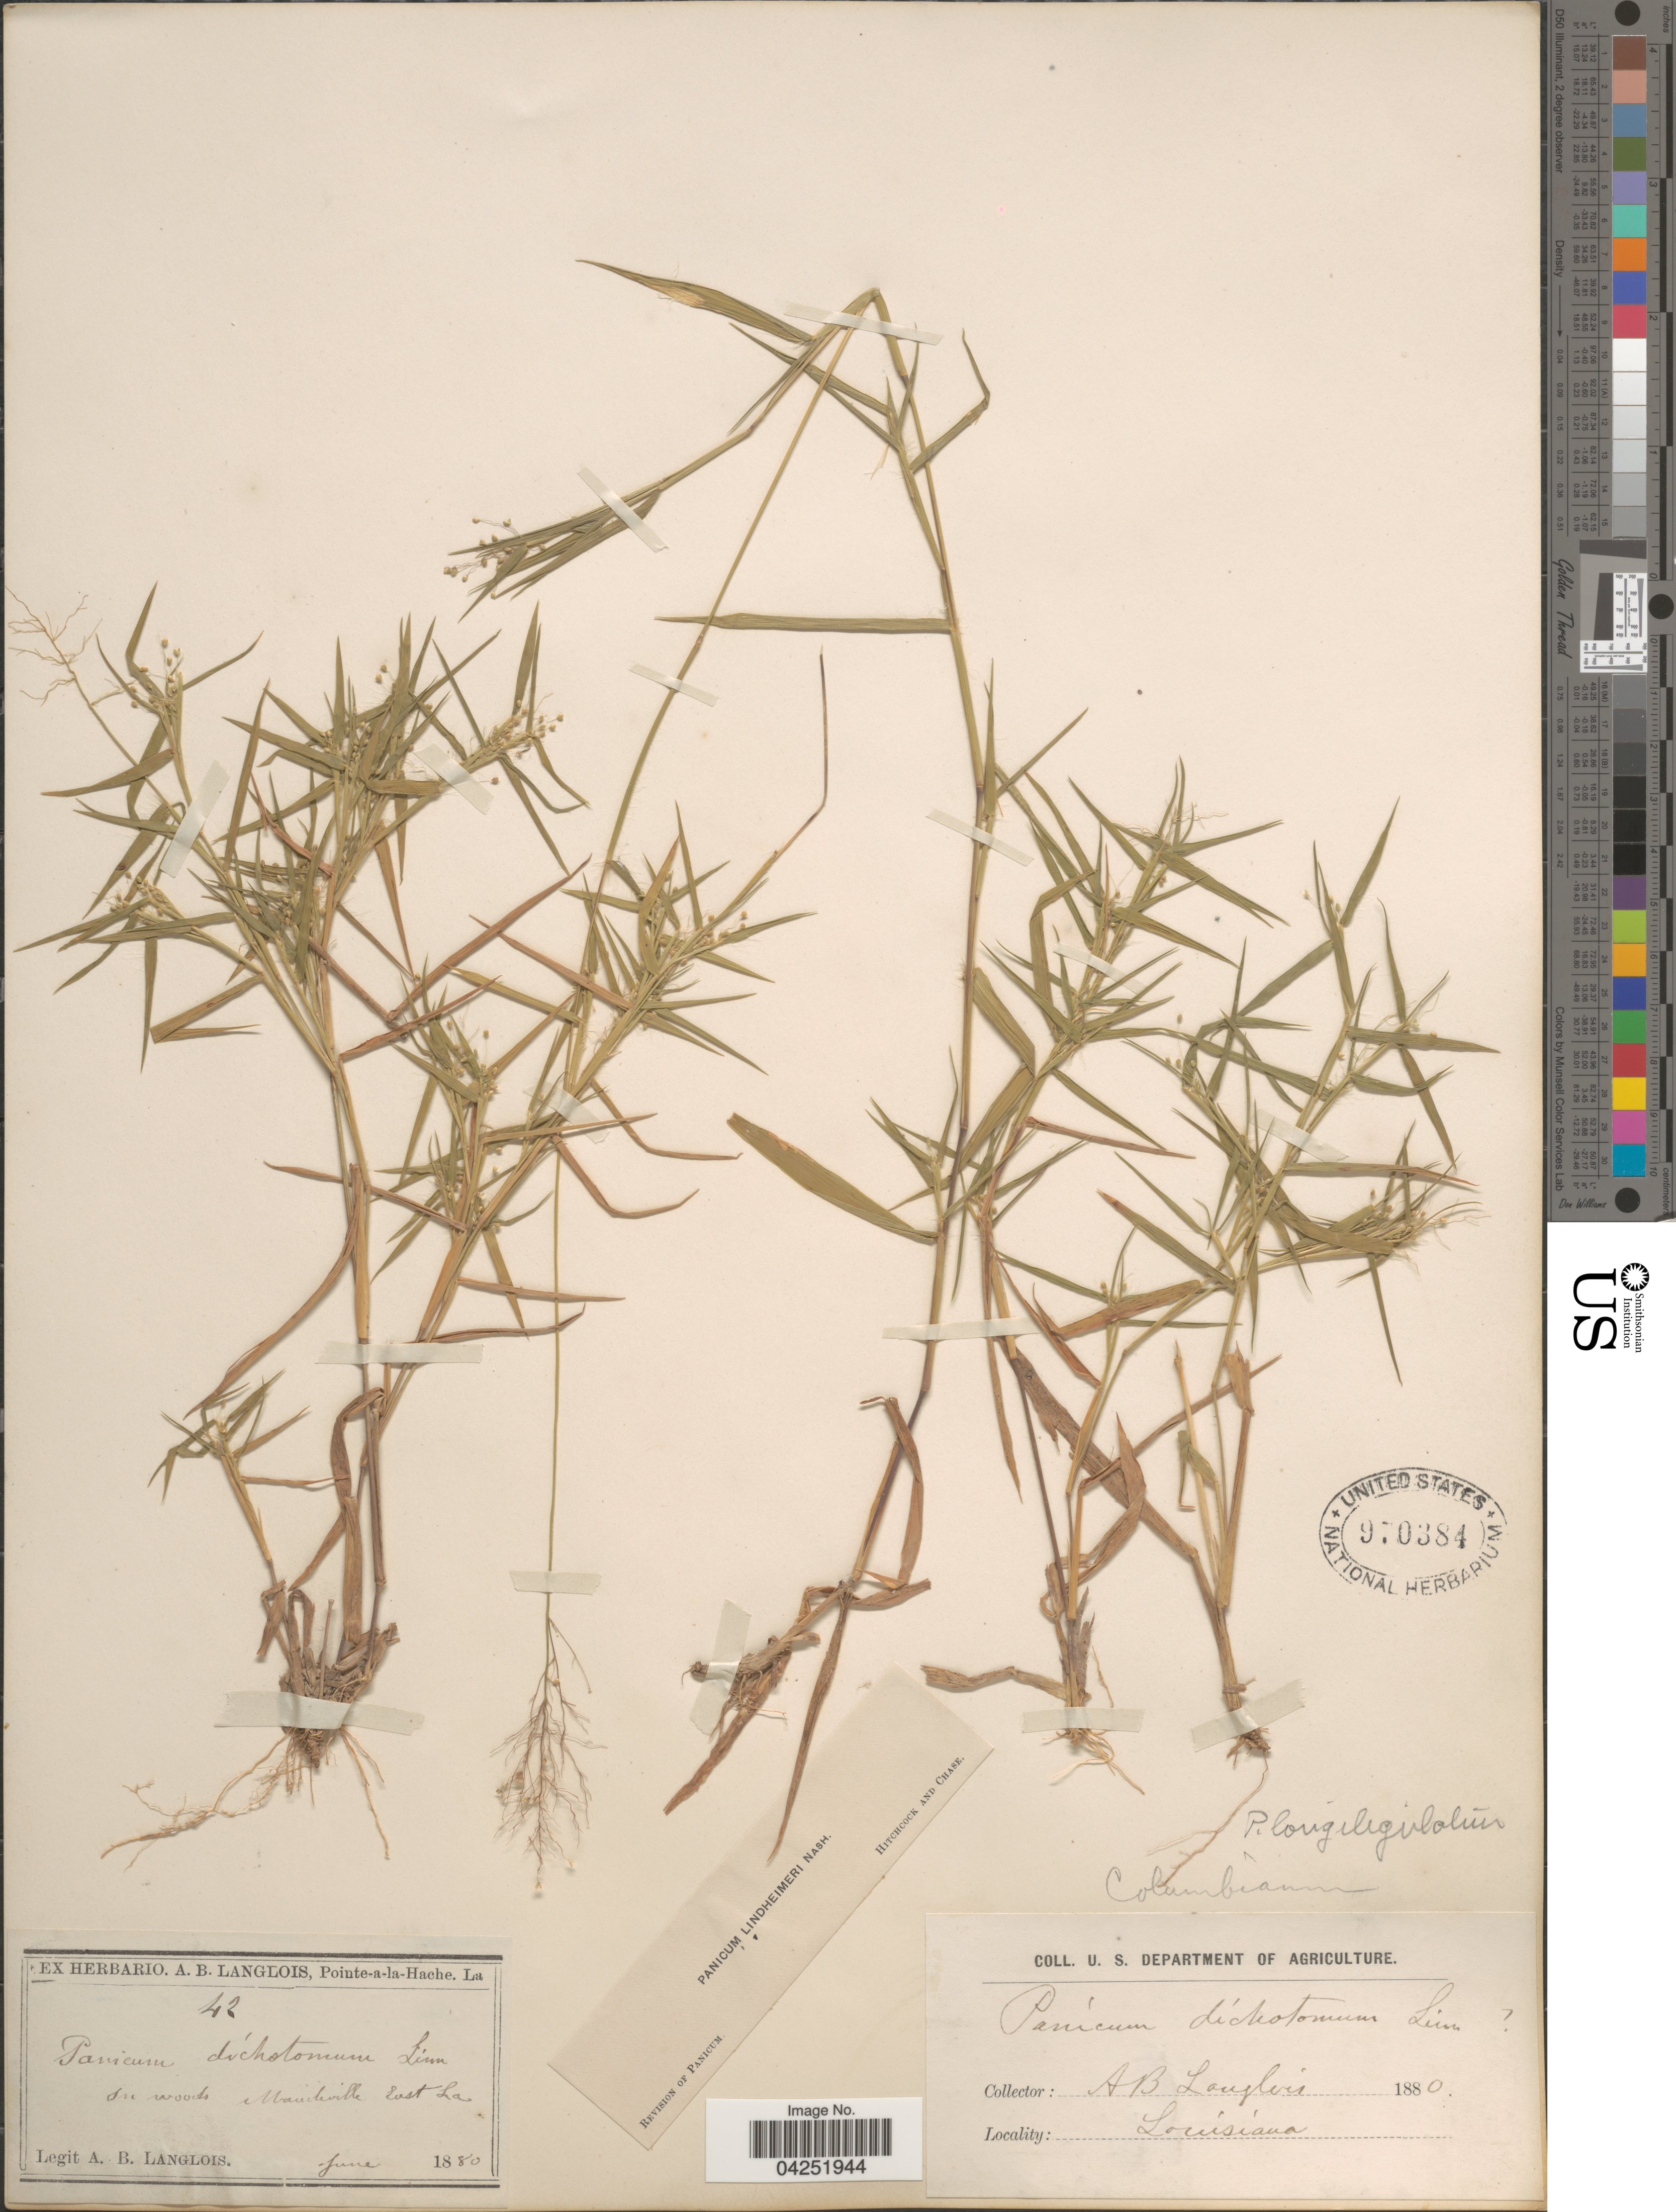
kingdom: Plantae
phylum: Tracheophyta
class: Liliopsida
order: Poales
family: Poaceae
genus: Dichanthelium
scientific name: Dichanthelium acuminatum var. lindheimeri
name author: (Nash) Gould & C.A. Clark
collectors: A. Langlois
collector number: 42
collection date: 1880-06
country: United States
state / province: Louisiana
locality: In woods Mancheville, East La.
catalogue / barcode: US 970384